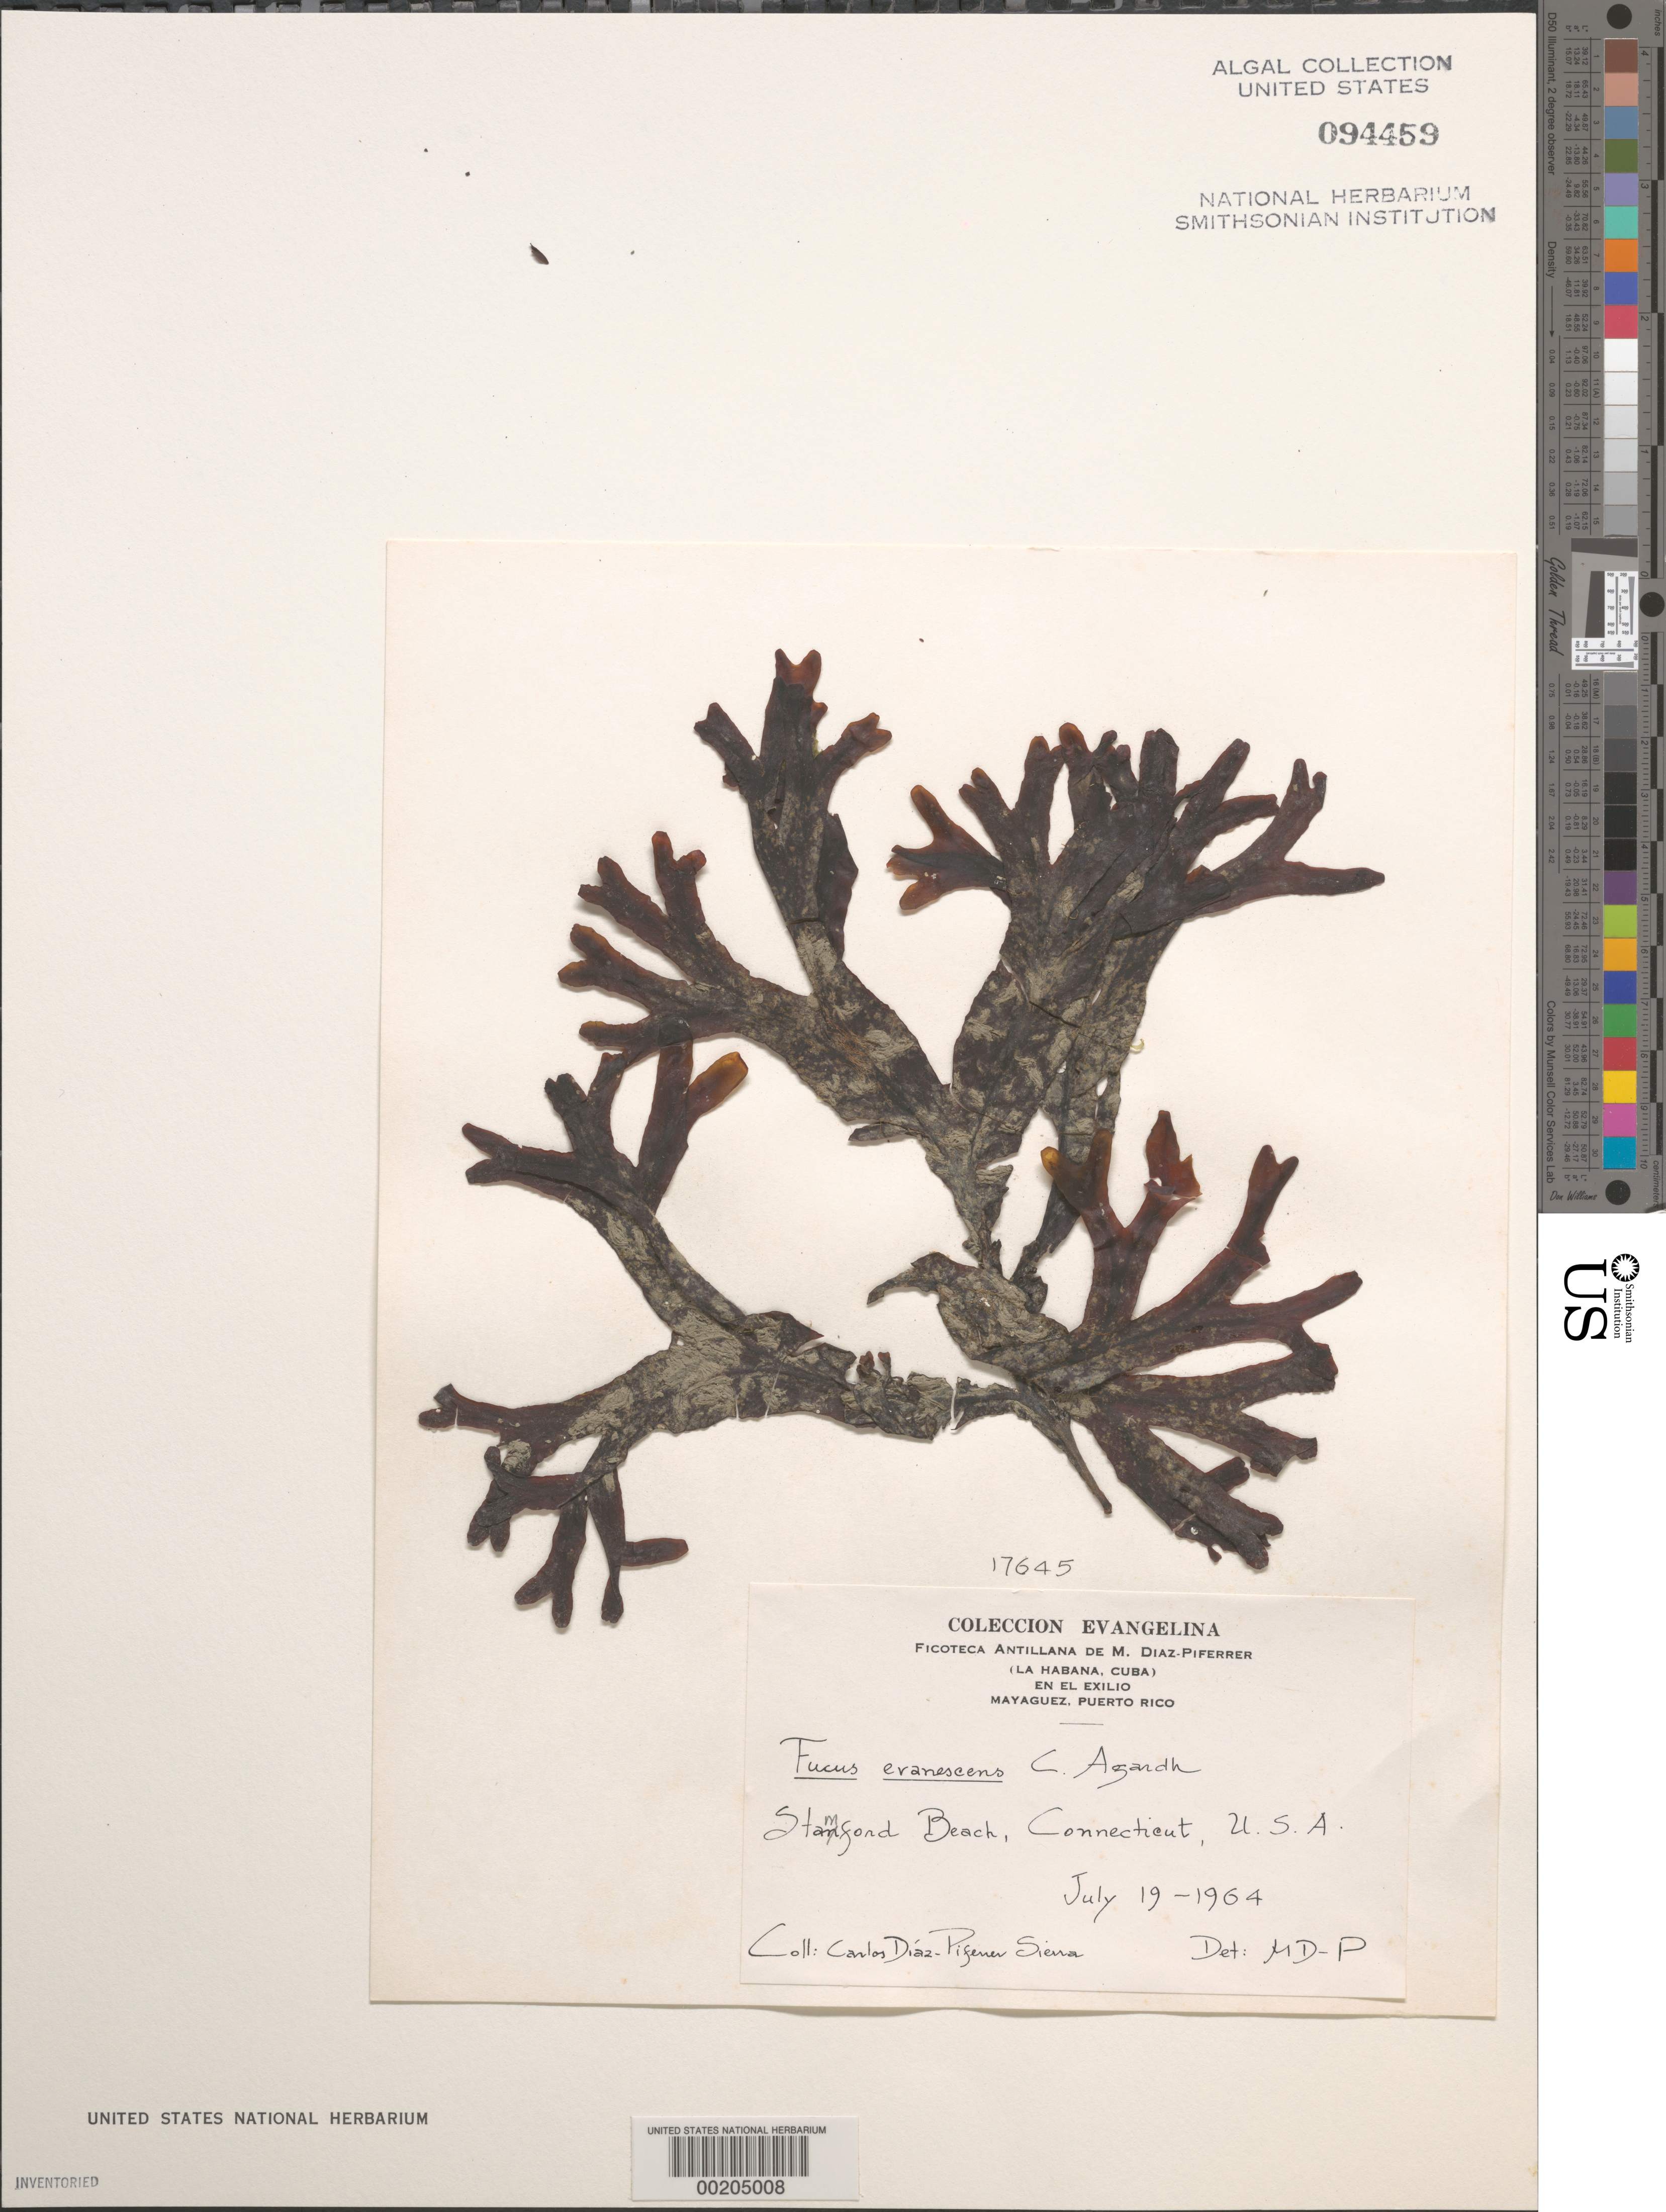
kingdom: Chromista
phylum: Ochrophyta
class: Phaeophyceae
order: Fucales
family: Fucaceae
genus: Fucus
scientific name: Fucus distichus subsp. evanescens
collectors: C. Diaz-Piferrer Sierra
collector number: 17645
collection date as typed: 19 Jul 1964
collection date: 1964-07-19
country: United States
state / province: Connecticut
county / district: Fairfield County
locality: Stamford Beach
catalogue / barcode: US 94459